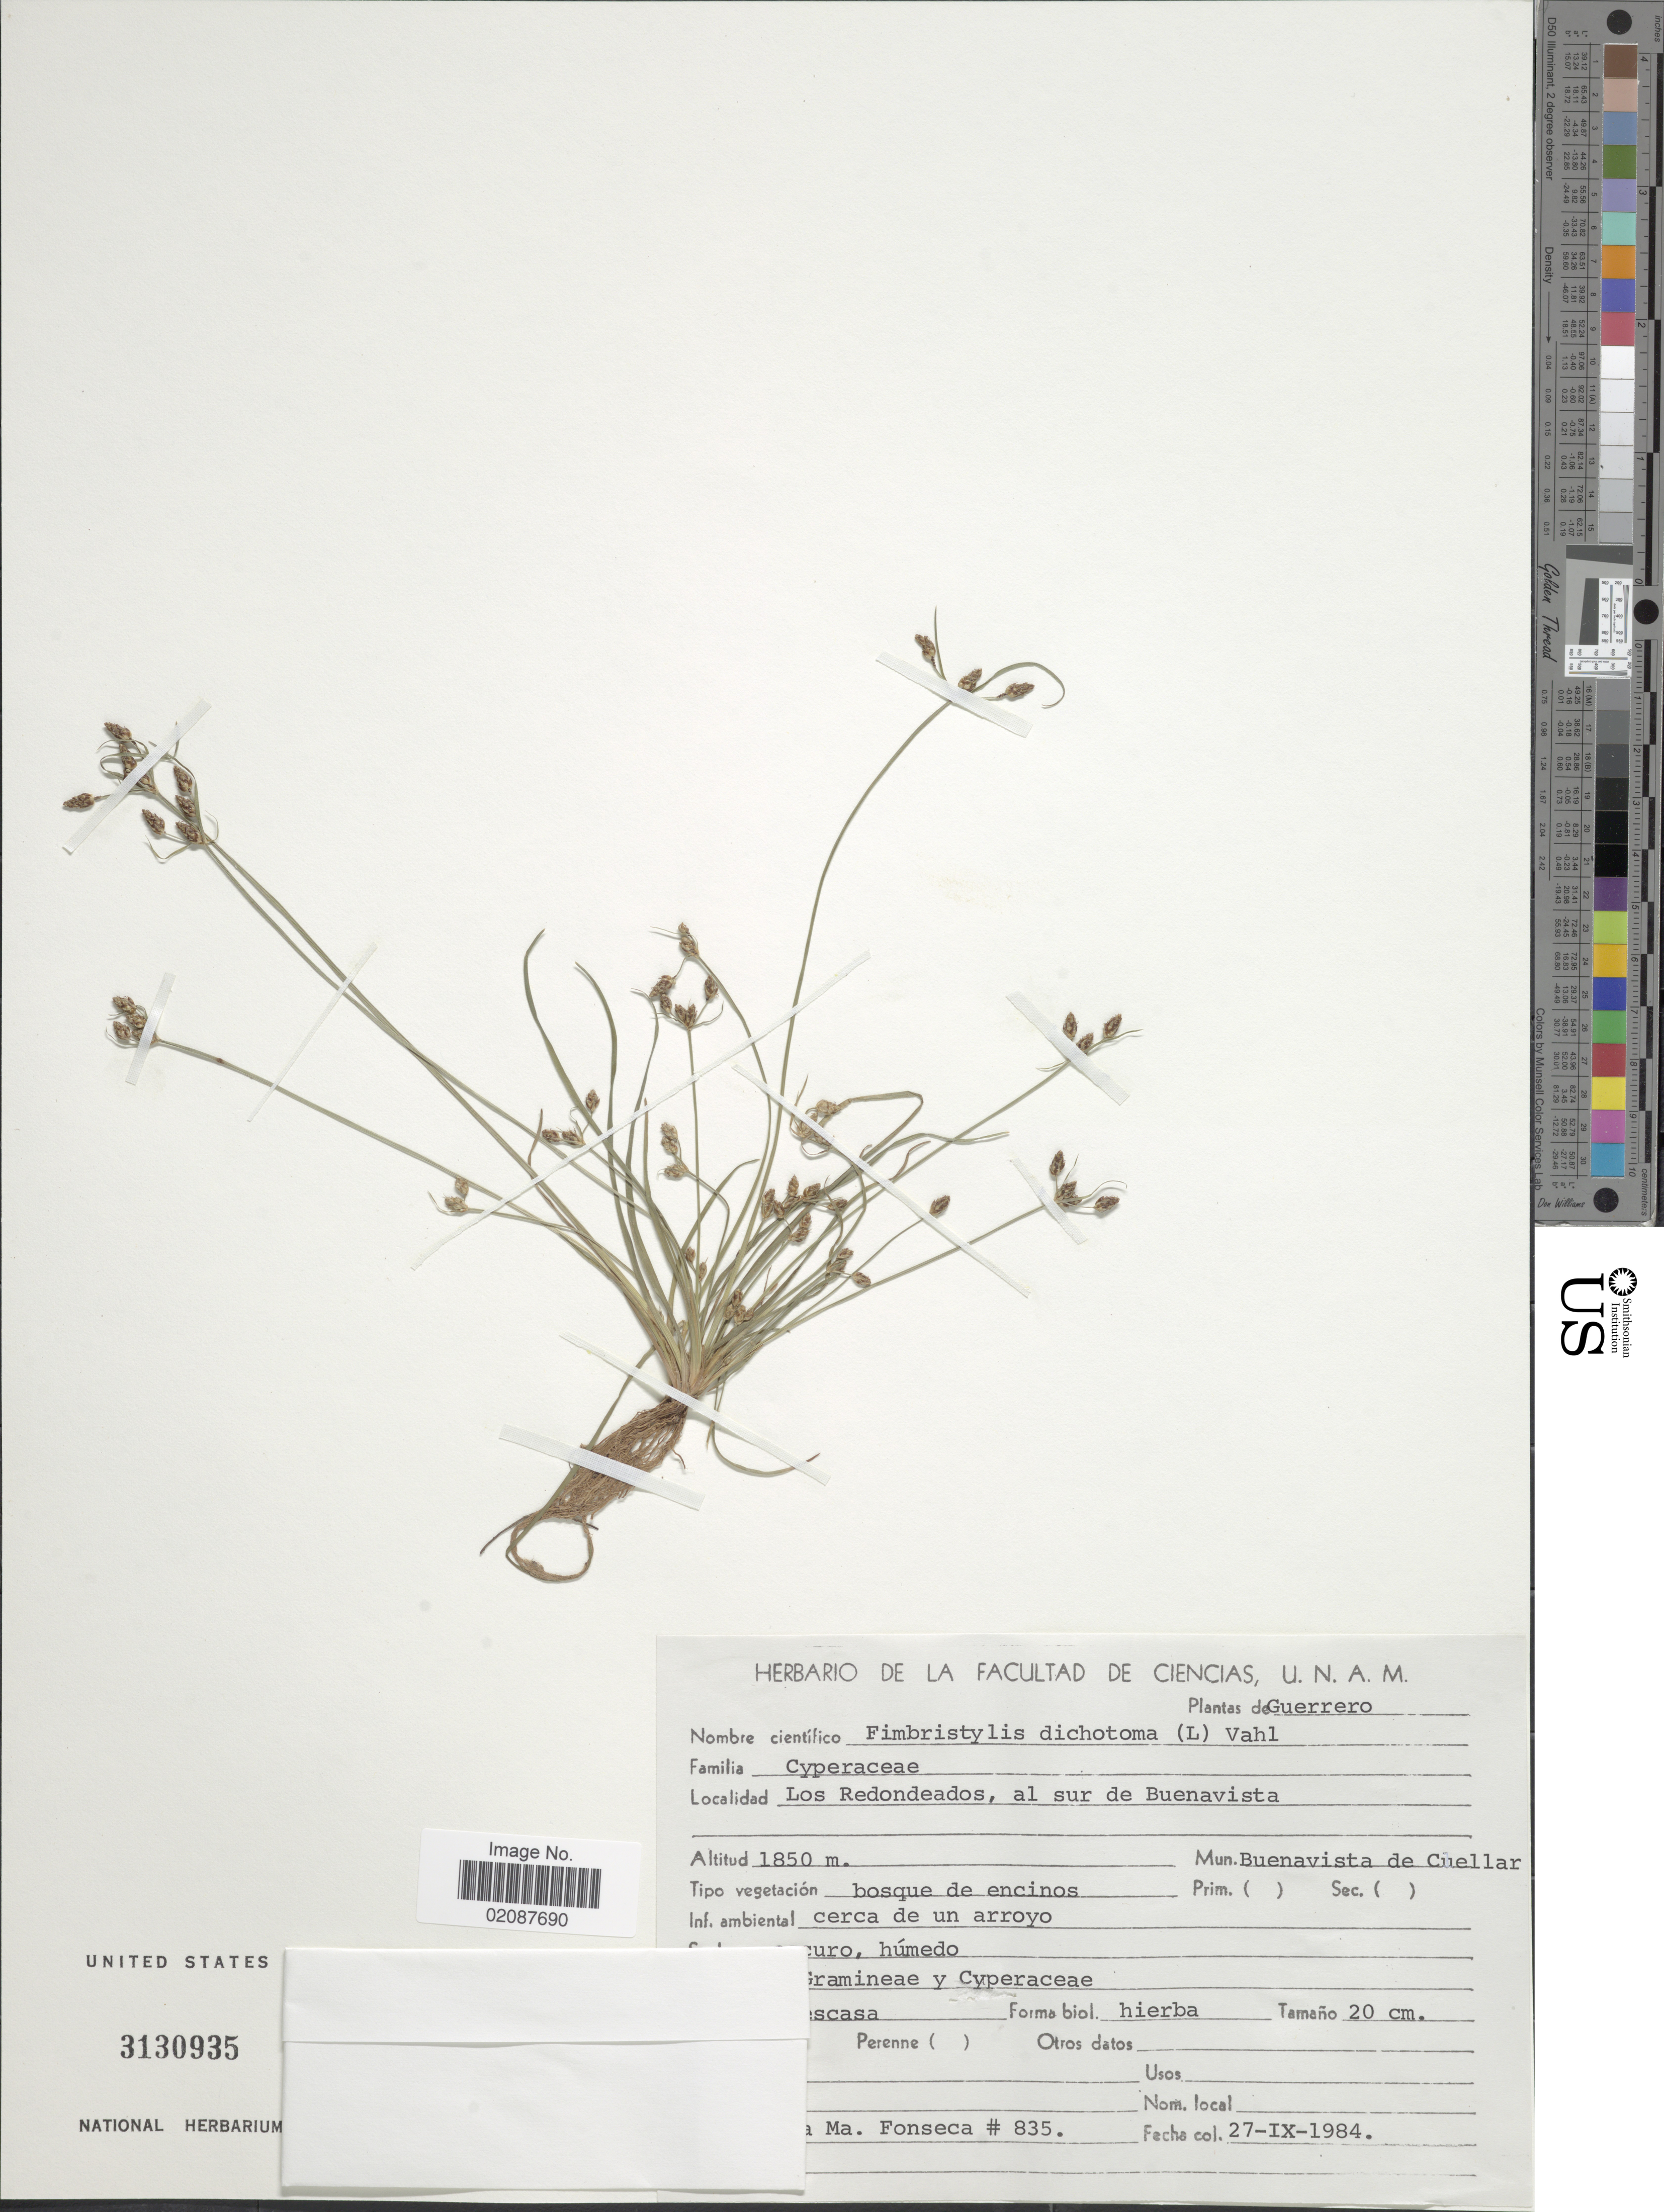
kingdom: Plantae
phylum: Tracheophyta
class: Liliopsida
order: Poales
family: Cyperaceae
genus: Fimbristylis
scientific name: Fimbristylis dichotoma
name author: (L.) Vahl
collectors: R. M. Fonseca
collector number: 835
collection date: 1984-09-27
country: Mexico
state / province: Guerrero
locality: Los Redondeados, al sur de Buenavista.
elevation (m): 1850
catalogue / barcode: US 3130935